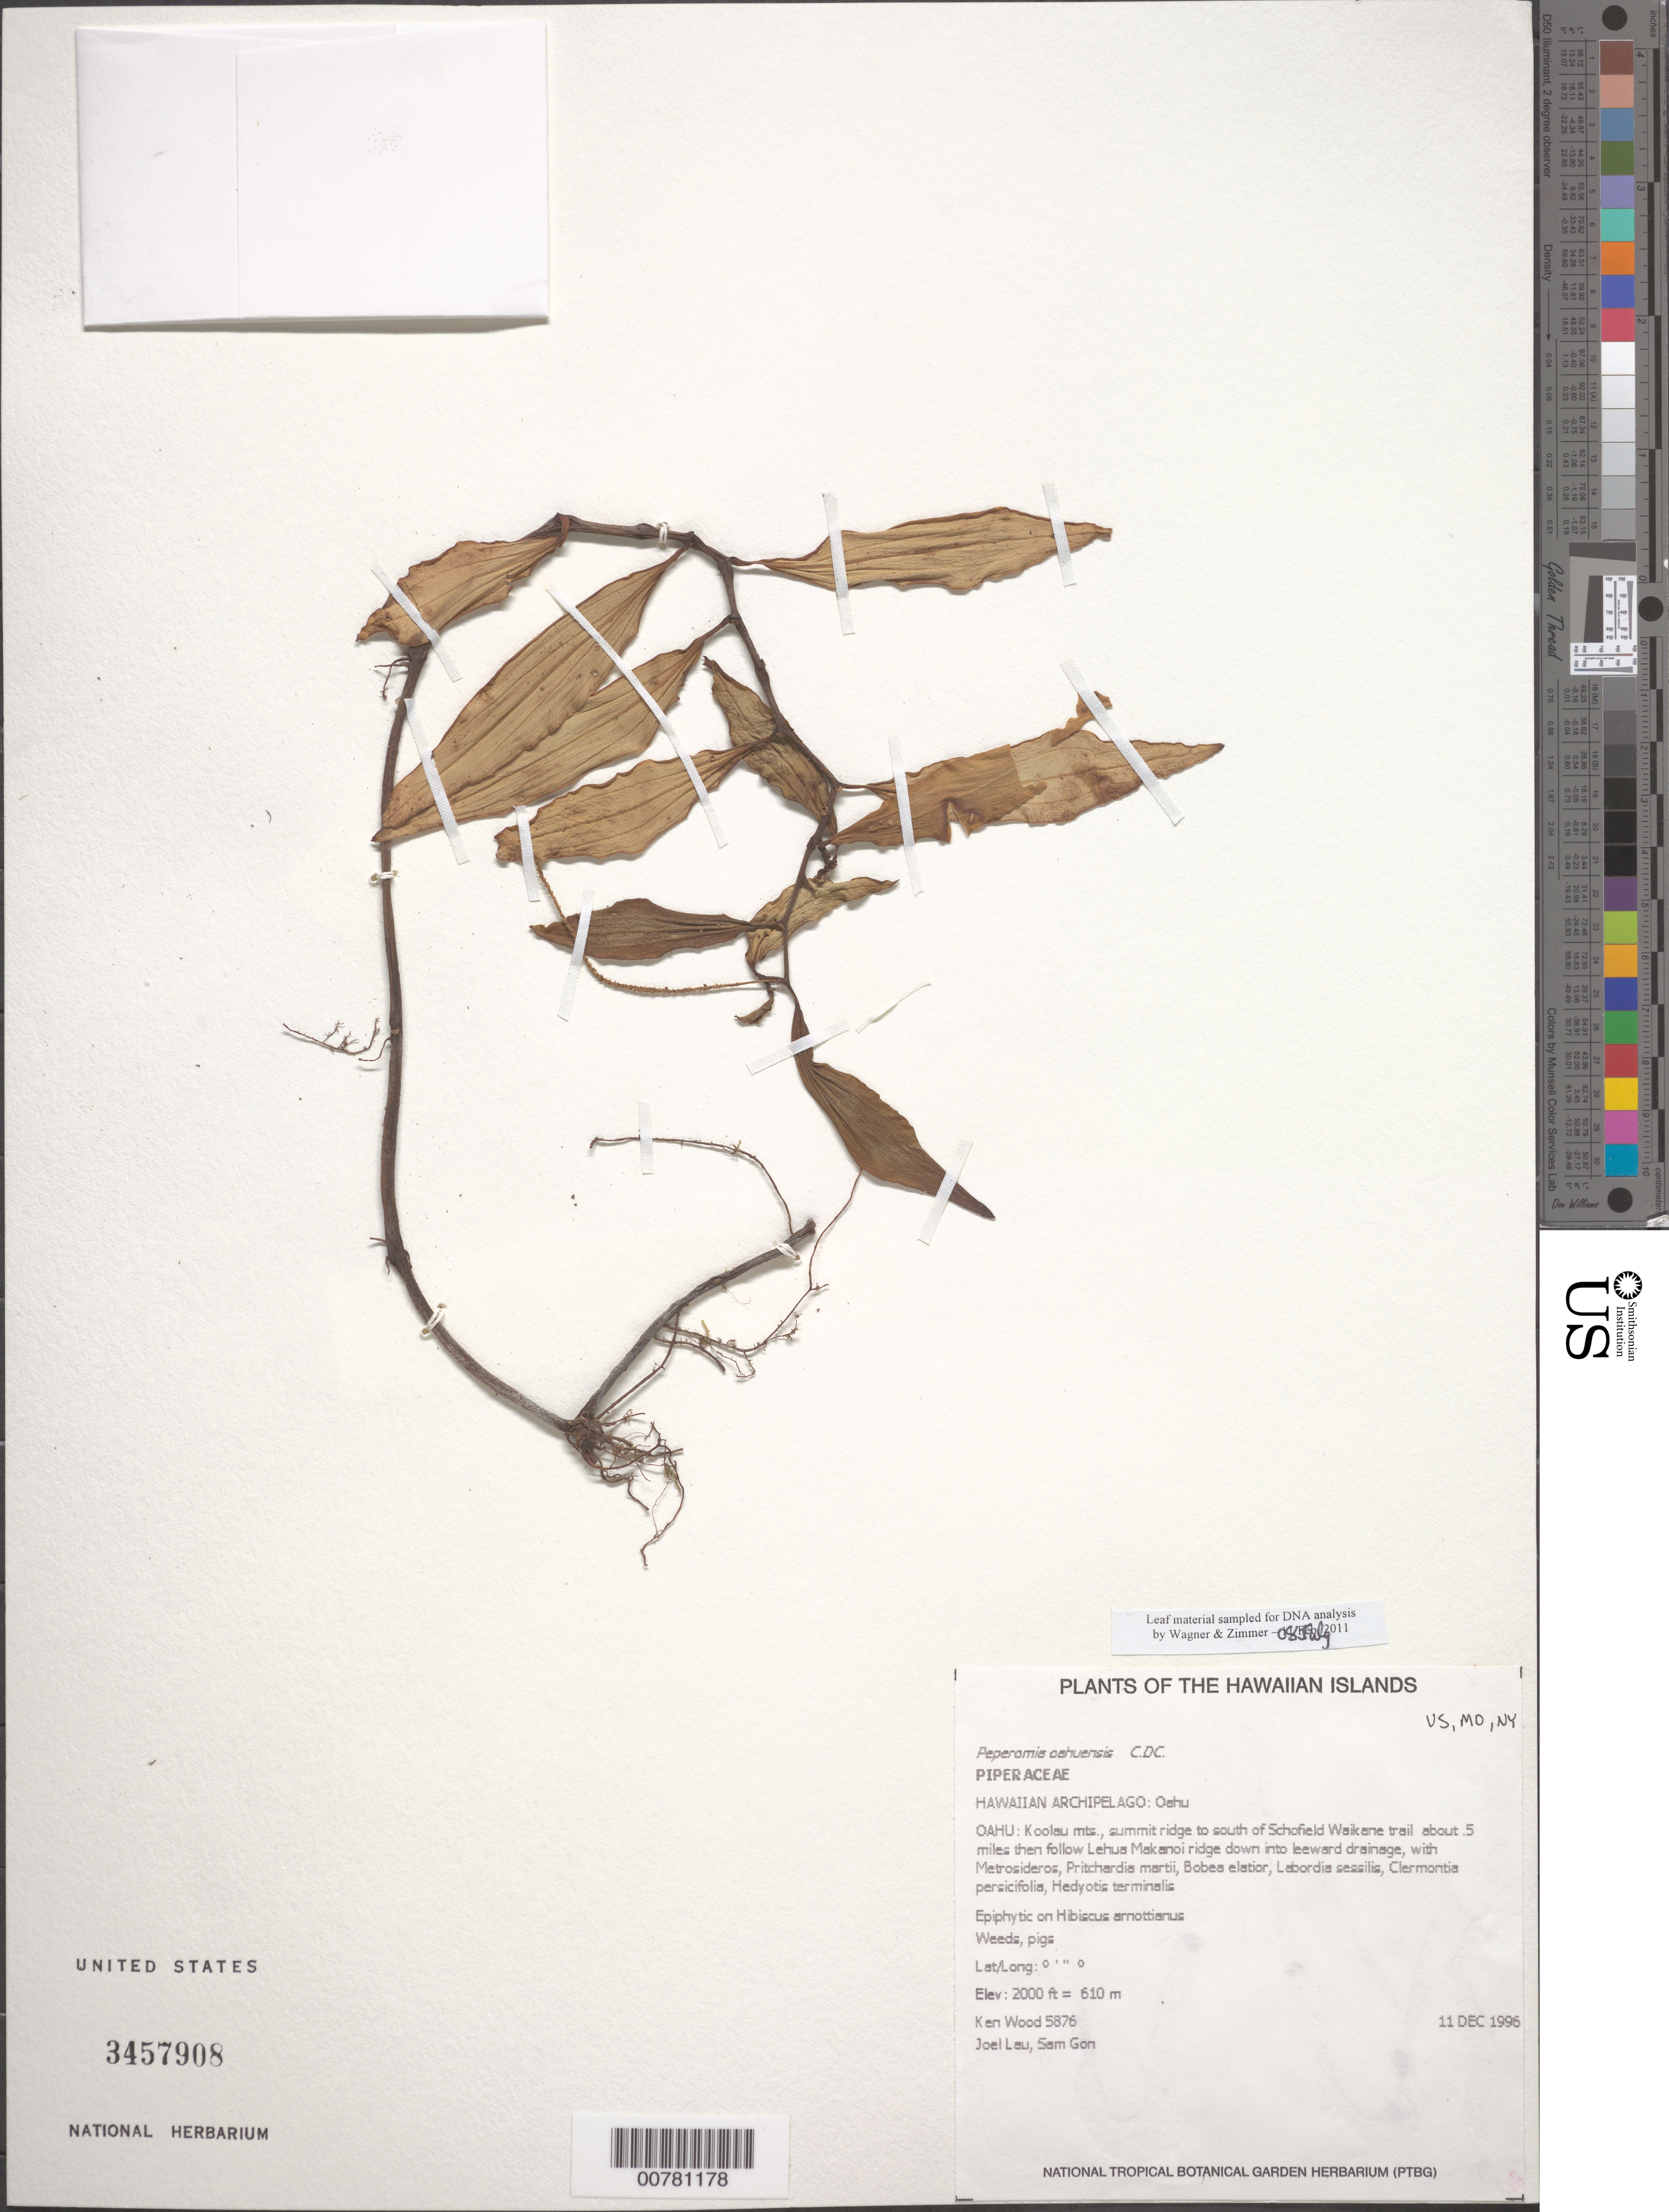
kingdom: Plantae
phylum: Tracheophyta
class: Magnoliopsida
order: Piperales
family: Piperaceae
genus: Peperomia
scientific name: Peperomia oahuensis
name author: C. DC.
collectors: K. R. Wood, J. Lau & S. Gon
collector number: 5876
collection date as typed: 11 Dec 1996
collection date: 1996-12-11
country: United States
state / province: Hawaii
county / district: Honolulu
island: Oahu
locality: Koolau mountains, summit ridge to south of Schofield Waikane trail, about .5 miles then follow Lehua Makanoi ridge down to leewa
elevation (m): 610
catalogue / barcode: US 3457908